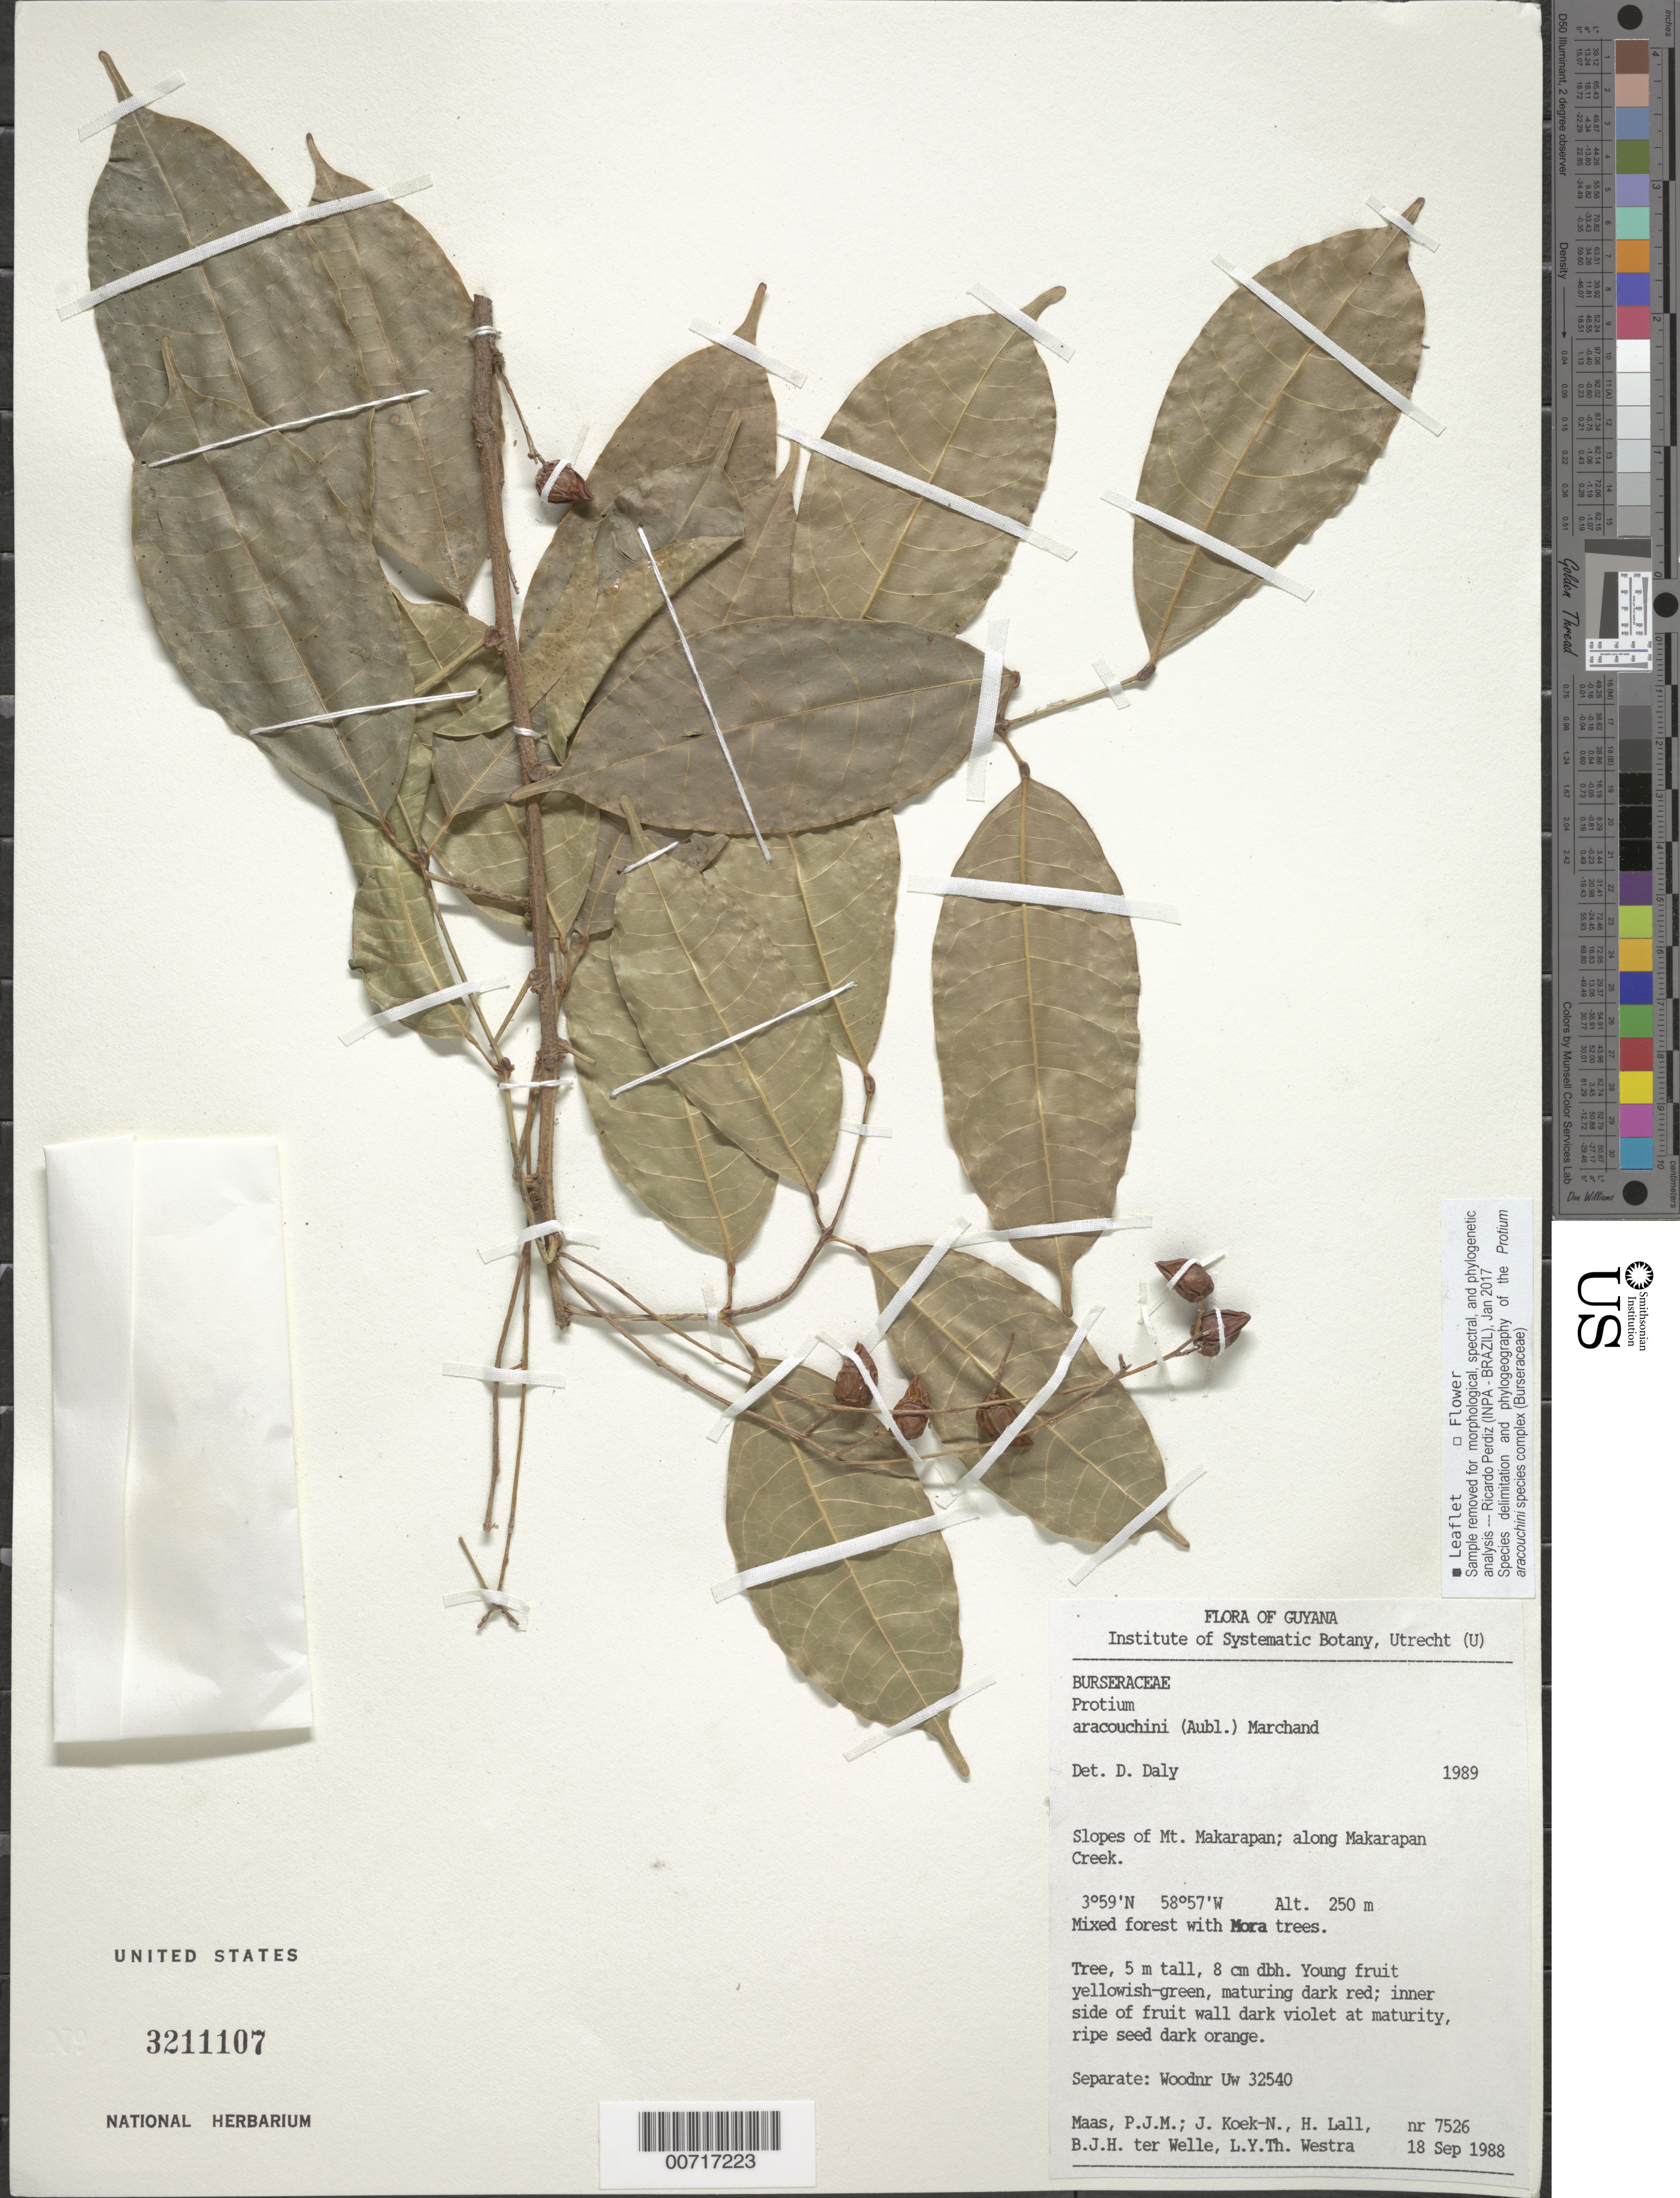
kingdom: Plantae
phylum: Tracheophyta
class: Magnoliopsida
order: Sapindales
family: Burseraceae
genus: Protium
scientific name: Protium aracouchini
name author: (Aubl.) Marchand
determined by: Daly, D. C.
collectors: P. Maas, J. Koek-Noorman, H. Lall, B. Welle & L. Y. T. Westra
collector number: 7526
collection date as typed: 18-Sep-88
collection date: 1988-09-18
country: Guyana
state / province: U. Takutu-U. Essequibo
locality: Mt. Makarapan, slopes along Makarapan Creek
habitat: Mixed forest with Mora trees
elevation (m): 250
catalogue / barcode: US 3211107